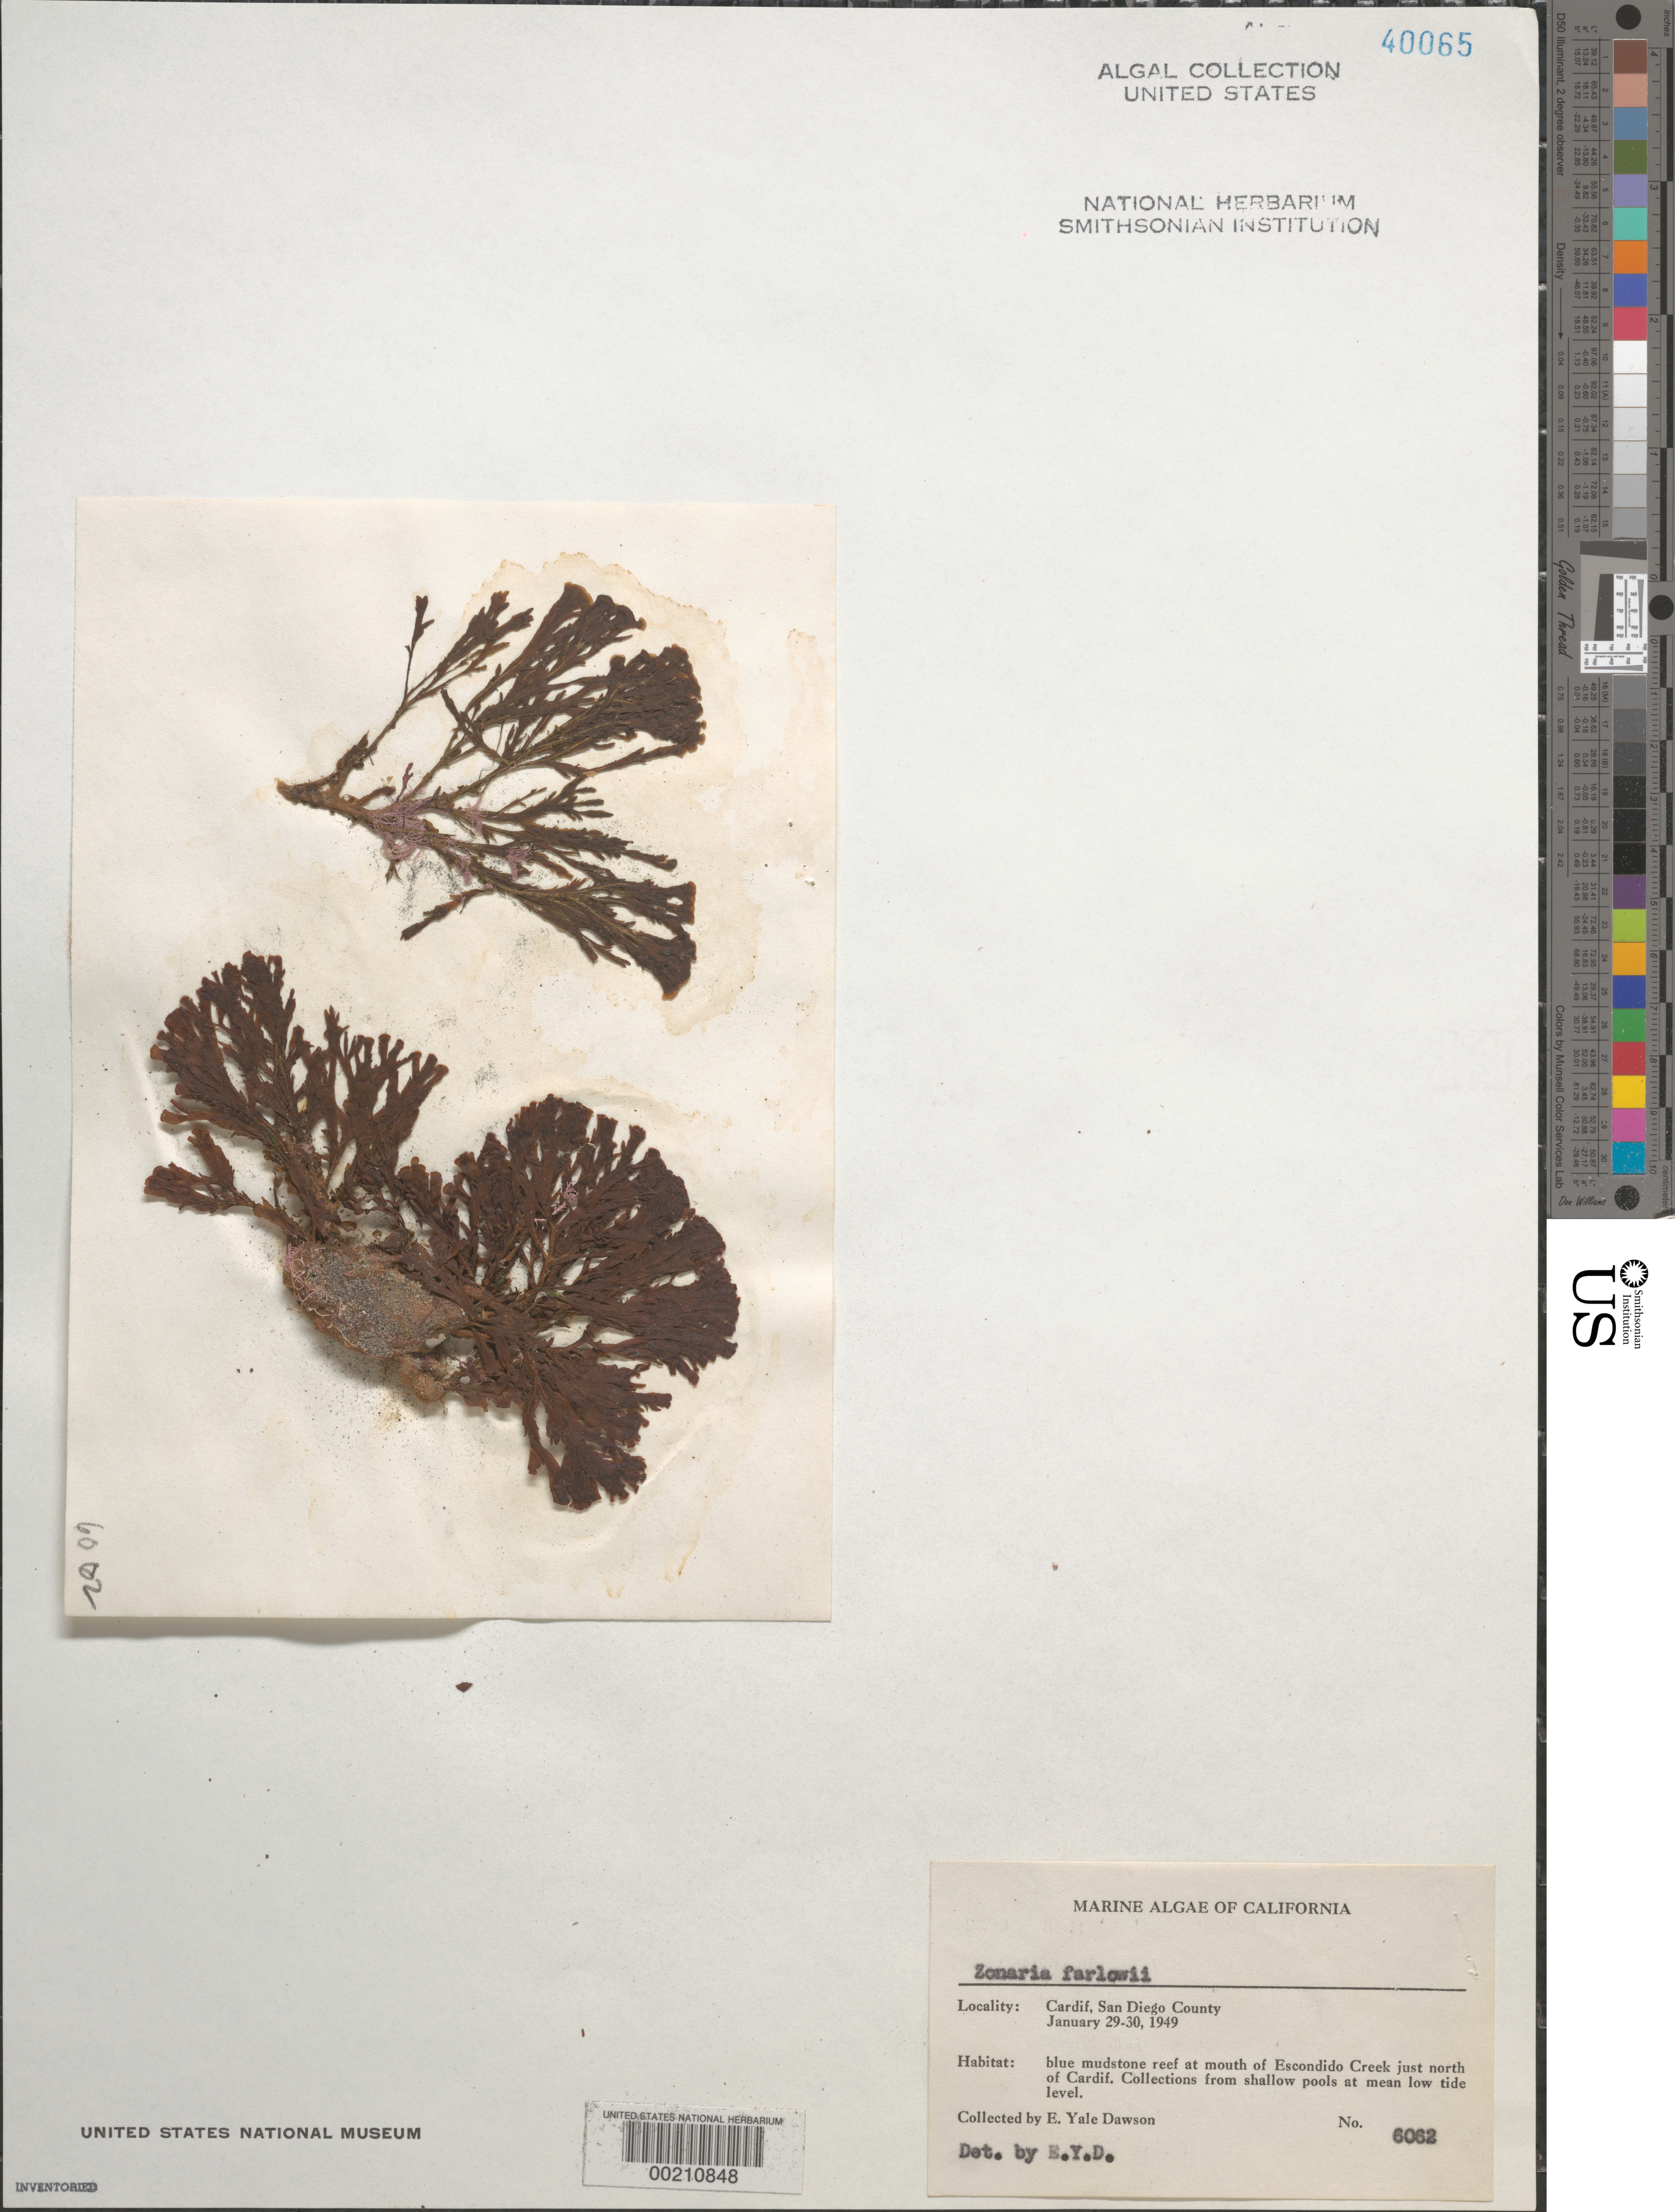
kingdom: Chromista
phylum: Ochrophyta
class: Phaeophyceae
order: Dictyotales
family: Dictyotaceae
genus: Zonaria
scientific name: Zonaria farlowii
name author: Setch. & N.L. Gardner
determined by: Dawson, E. Y.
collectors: E. Y. Dawson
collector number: EYD 6062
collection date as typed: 29 Jan 1949 TO 30 Jan 1949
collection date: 1949-01-29/1949-01-30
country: United States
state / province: California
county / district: San Diego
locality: Escondido Creek mouth, just north of Cardiff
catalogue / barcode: US 40065